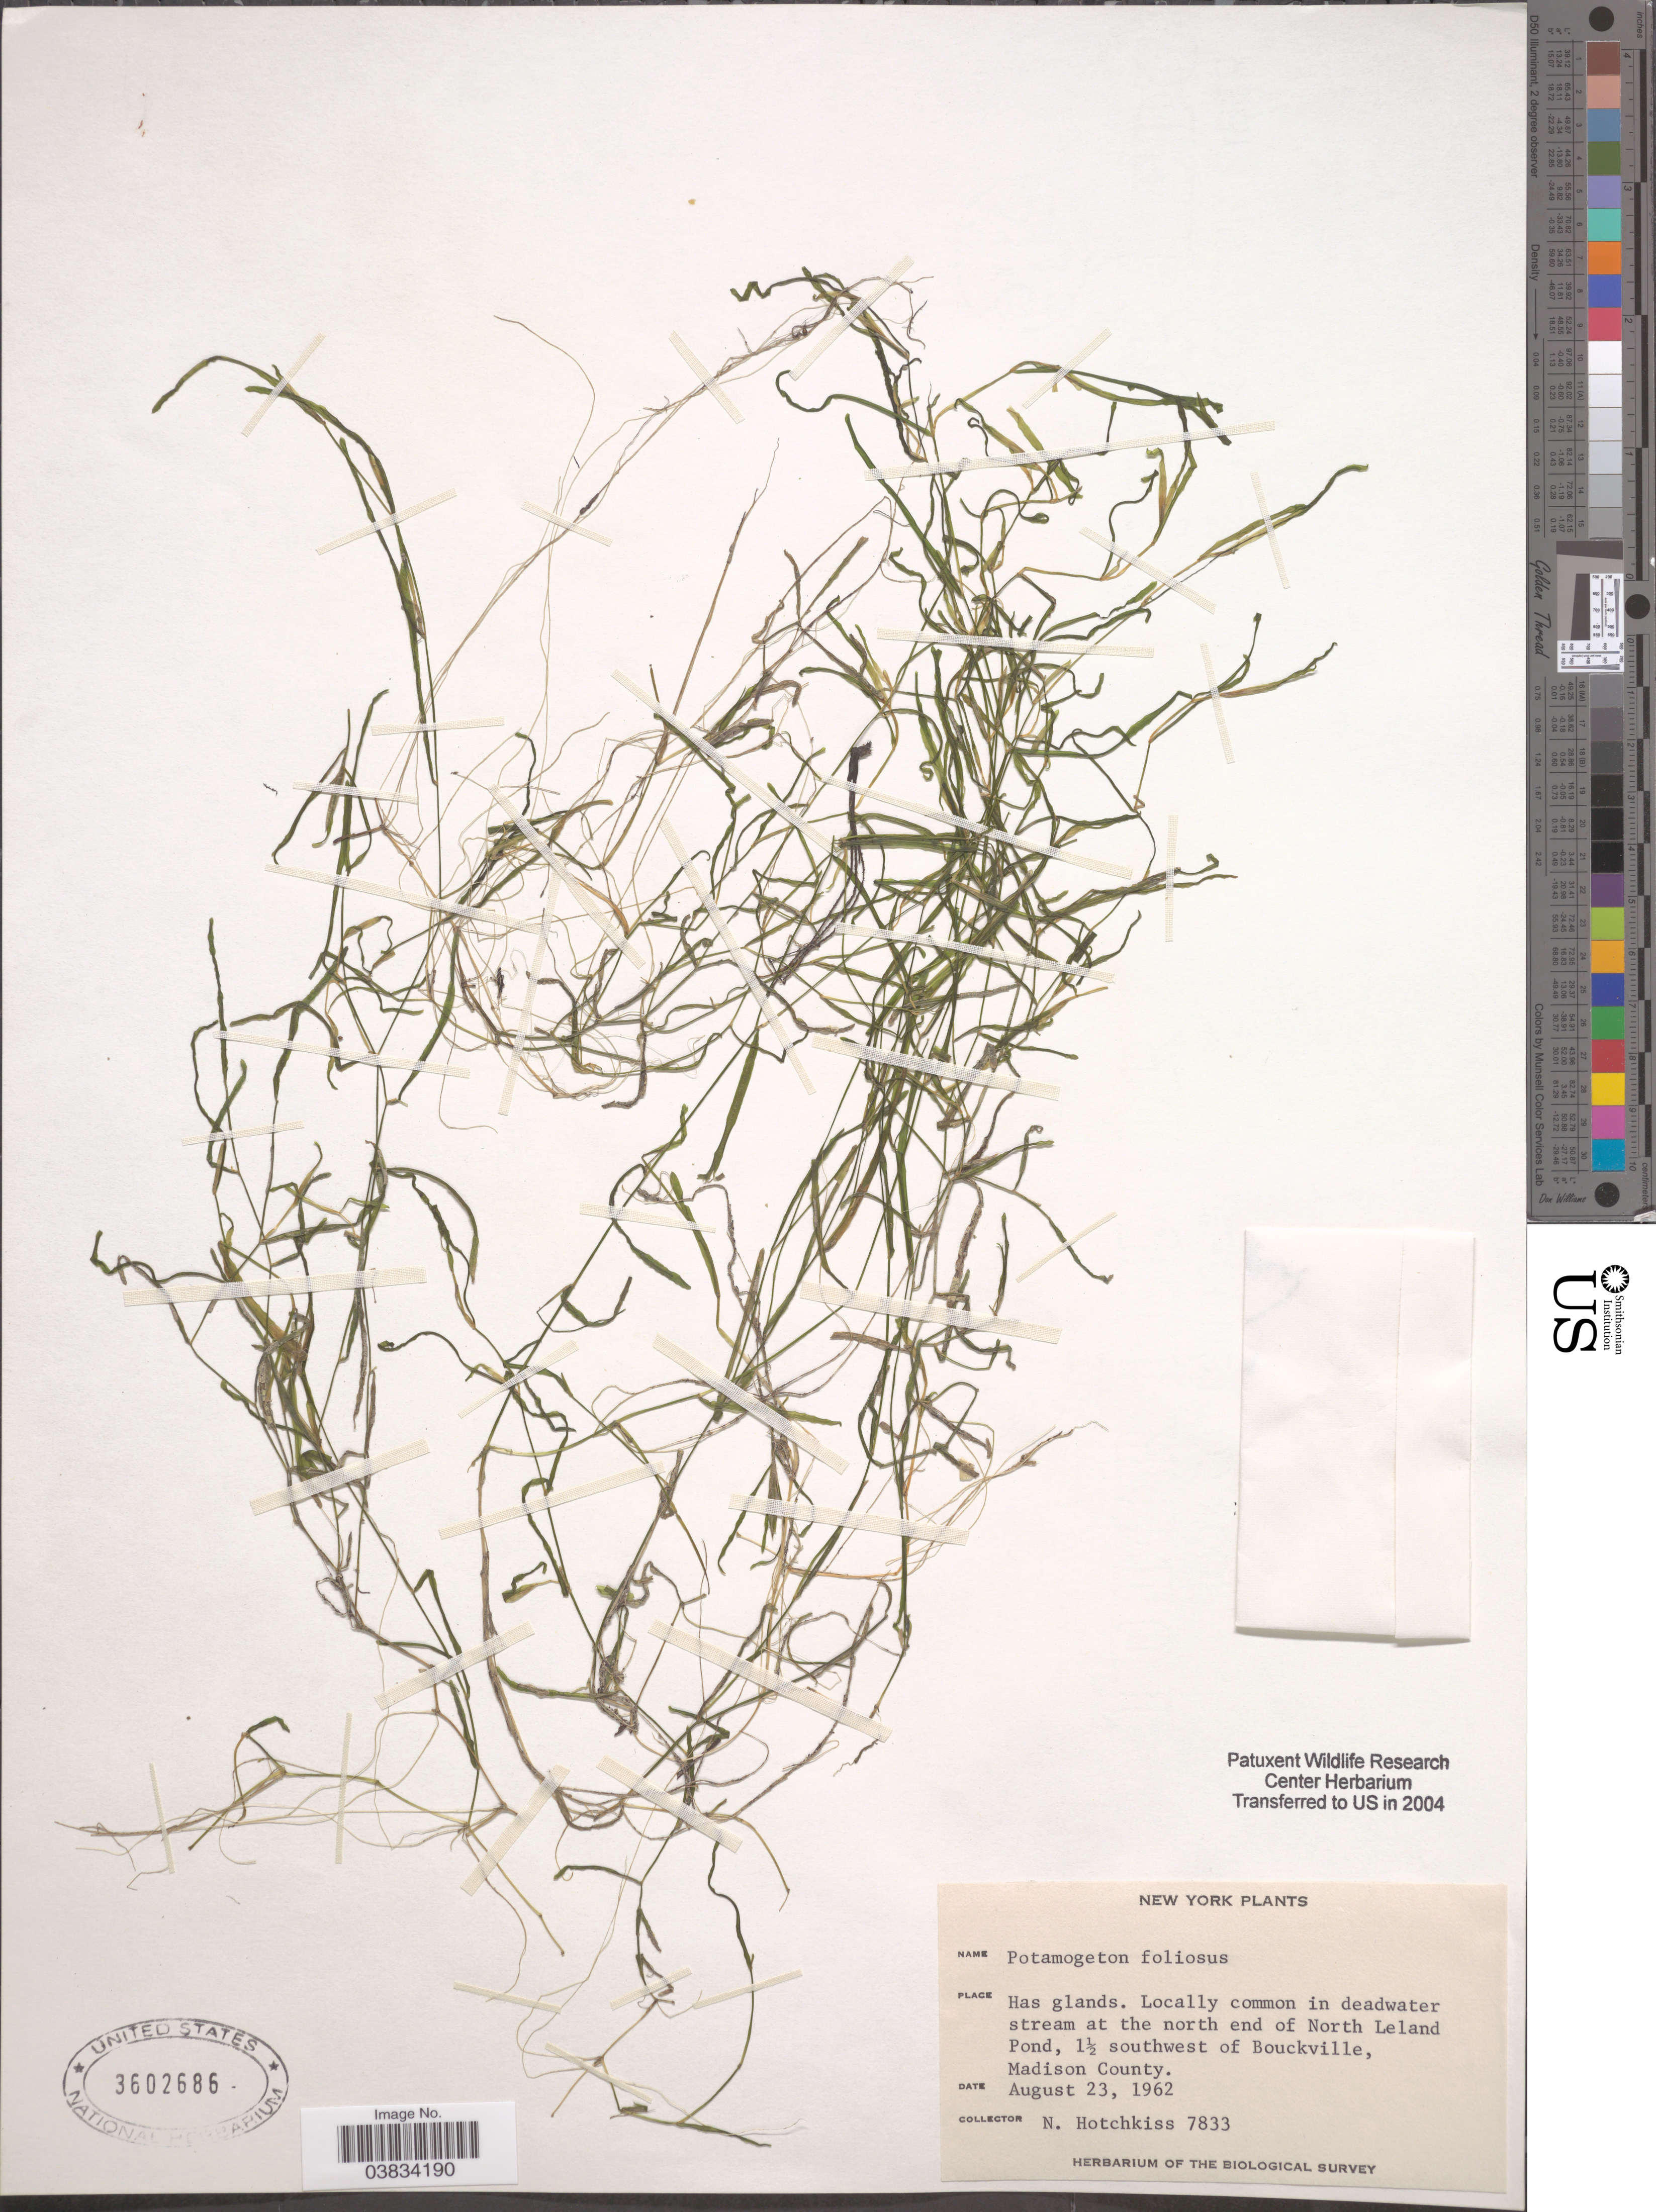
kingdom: Plantae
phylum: Tracheophyta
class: Liliopsida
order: Alismatales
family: Potamogetonaceae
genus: Potamogeton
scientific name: Potamogeton foliosus var. foliosus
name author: Raf.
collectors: N. Hotchkiss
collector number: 7833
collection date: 1962-08-23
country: United States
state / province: New York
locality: In deadwater stream at the north end of North Leland Pond, 1½ southwest of Bouckville, Madison County.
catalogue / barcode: US 3602686